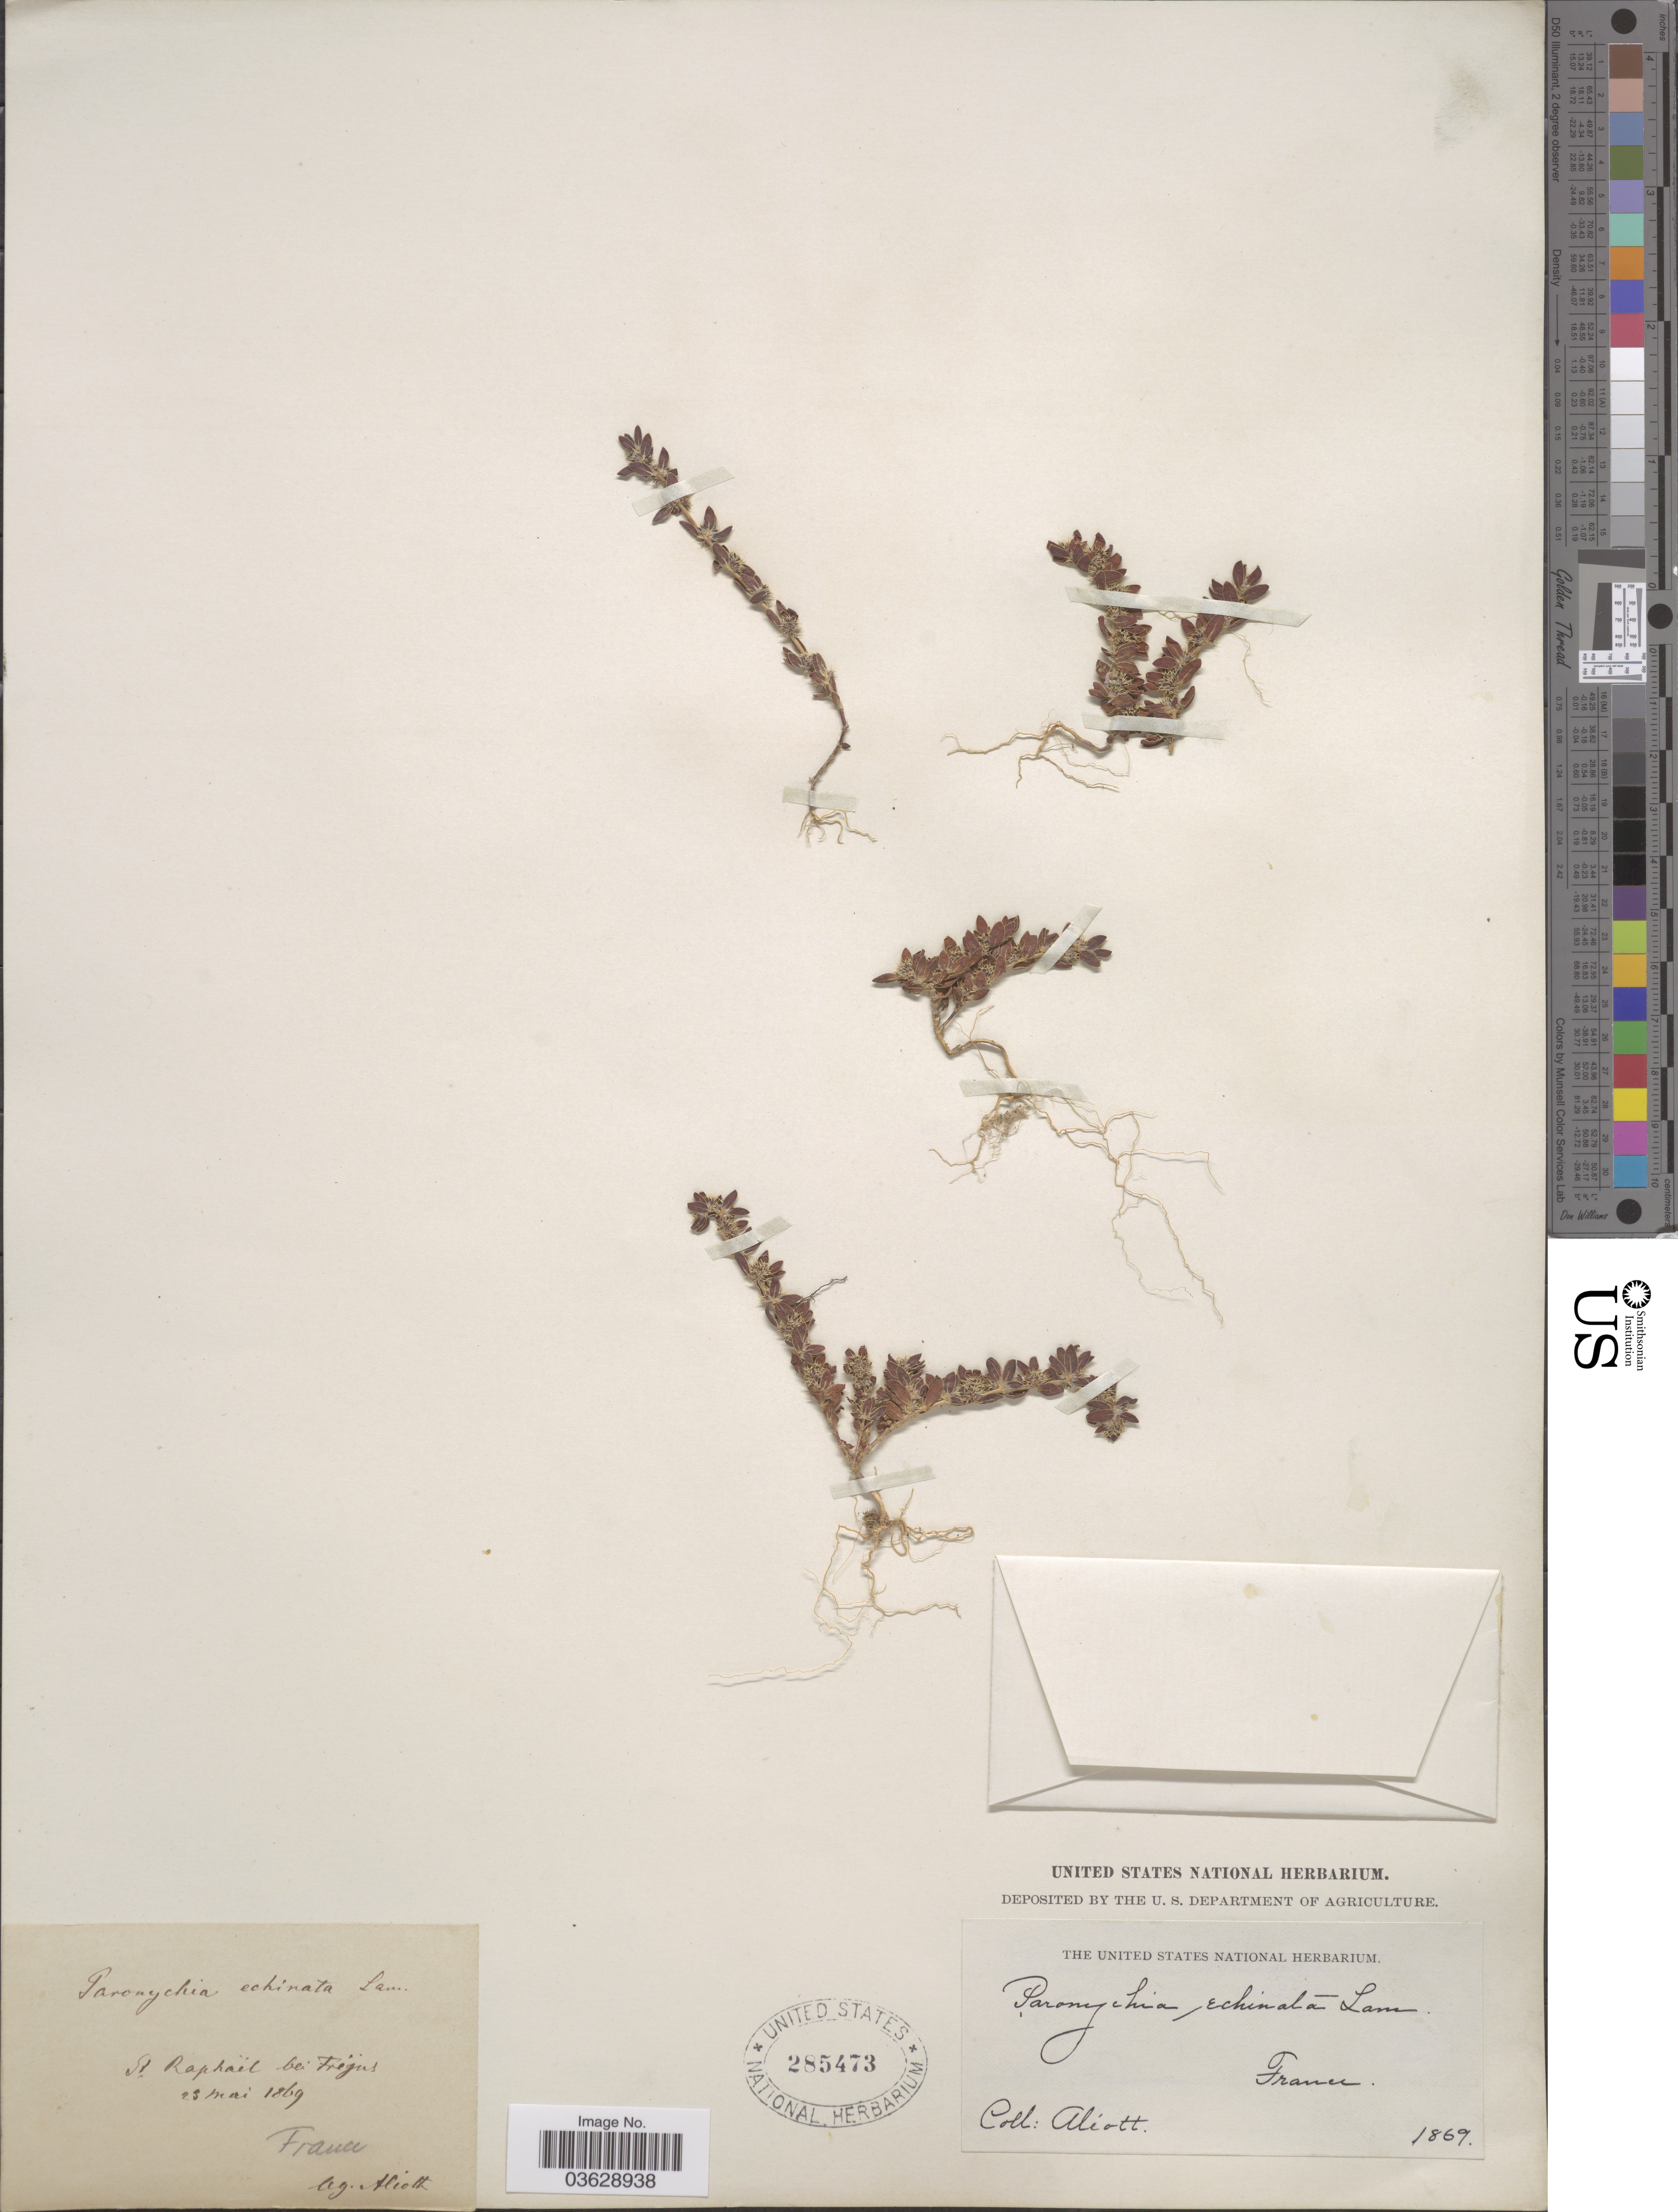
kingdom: Plantae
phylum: Tracheophyta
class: Magnoliopsida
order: Caryophyllales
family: Caryophyllaceae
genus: Paronychia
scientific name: Paronychia echinulata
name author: Chater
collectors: Aliolte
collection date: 1869-05-23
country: France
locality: St Raphaël bei Frejus.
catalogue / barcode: US 285473